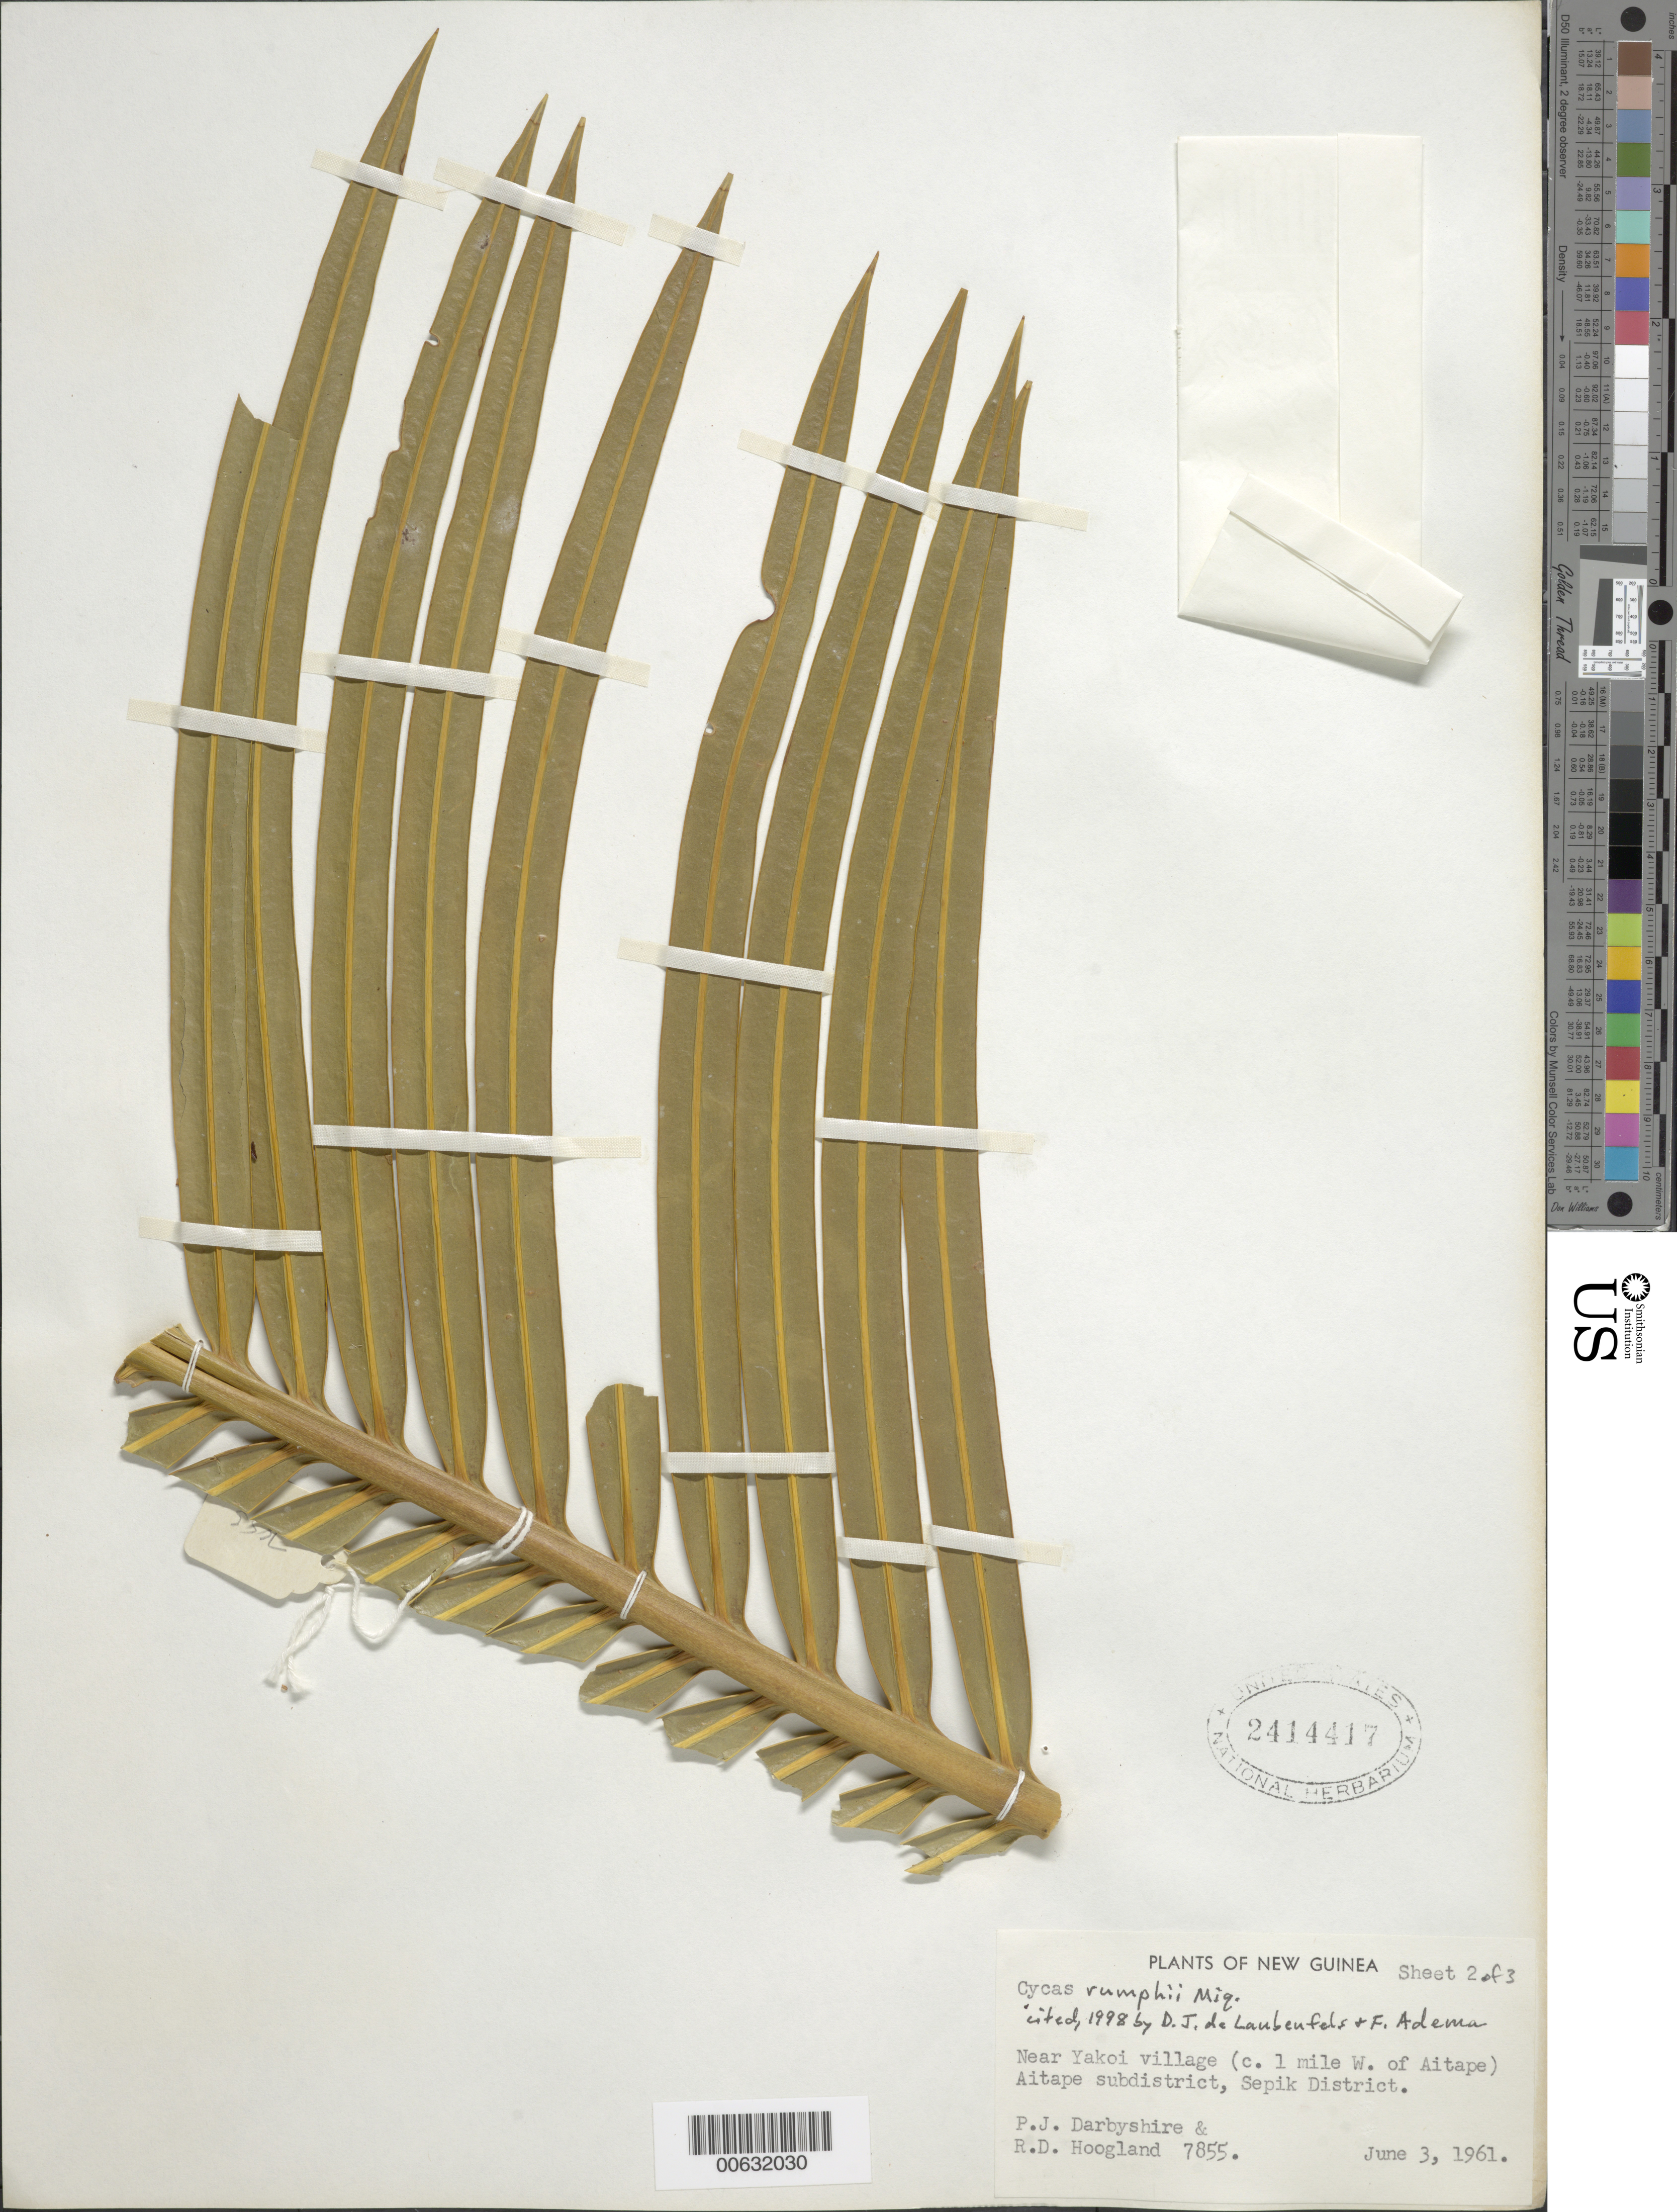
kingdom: Plantae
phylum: Tracheophyta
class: Cycadopsida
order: Cycadales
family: Cycadaceae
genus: Cycas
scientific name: Cycas rumphii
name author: Miq.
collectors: P. Darbyshire & R. D. Hoogland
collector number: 7855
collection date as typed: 03 Jun 1961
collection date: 1961-06-03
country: Papua New Guinea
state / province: Sandaun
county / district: Aitape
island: New Guinea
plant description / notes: Common name: Sumo; Common name language: Wapi language, Pultalul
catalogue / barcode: US 2414417